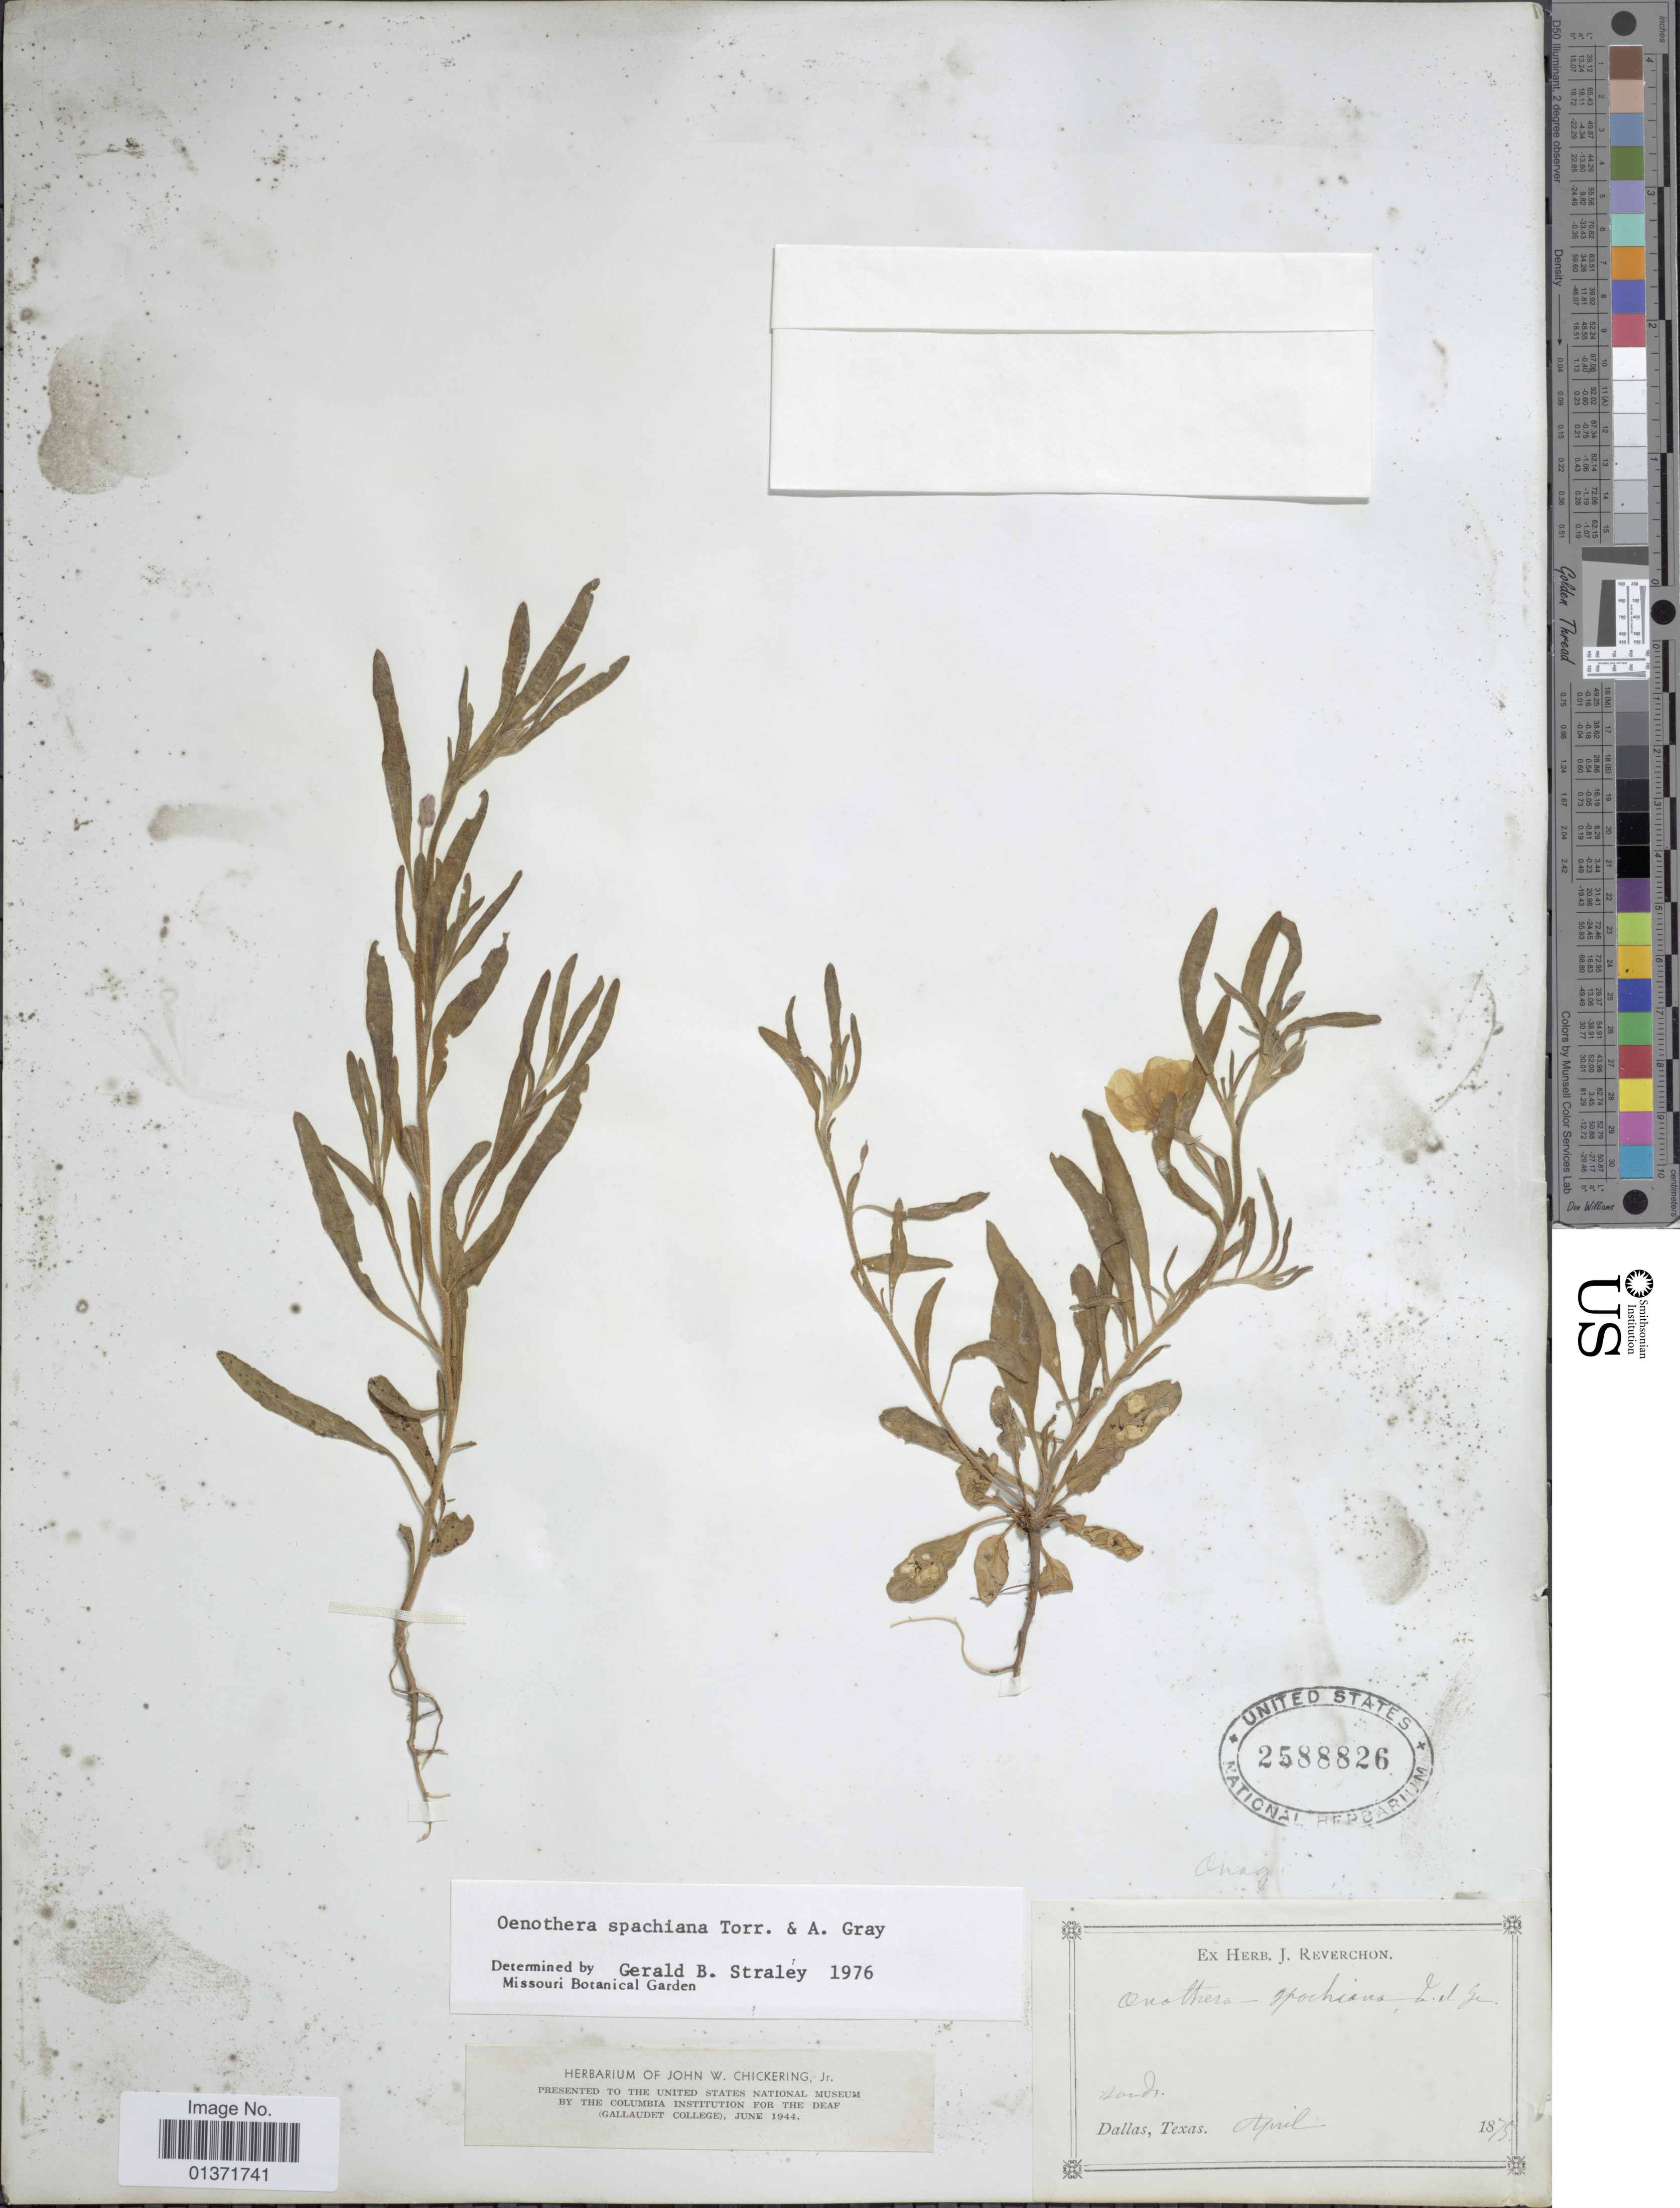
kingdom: Plantae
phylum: Tracheophyta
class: Magnoliopsida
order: Myrtales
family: Onagraceae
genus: Oenothera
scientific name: Oenothera spachiana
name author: Torr. & A. Gray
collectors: J. Reverchon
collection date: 1875-04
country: United States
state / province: Texas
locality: Dallas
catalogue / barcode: US 2588826